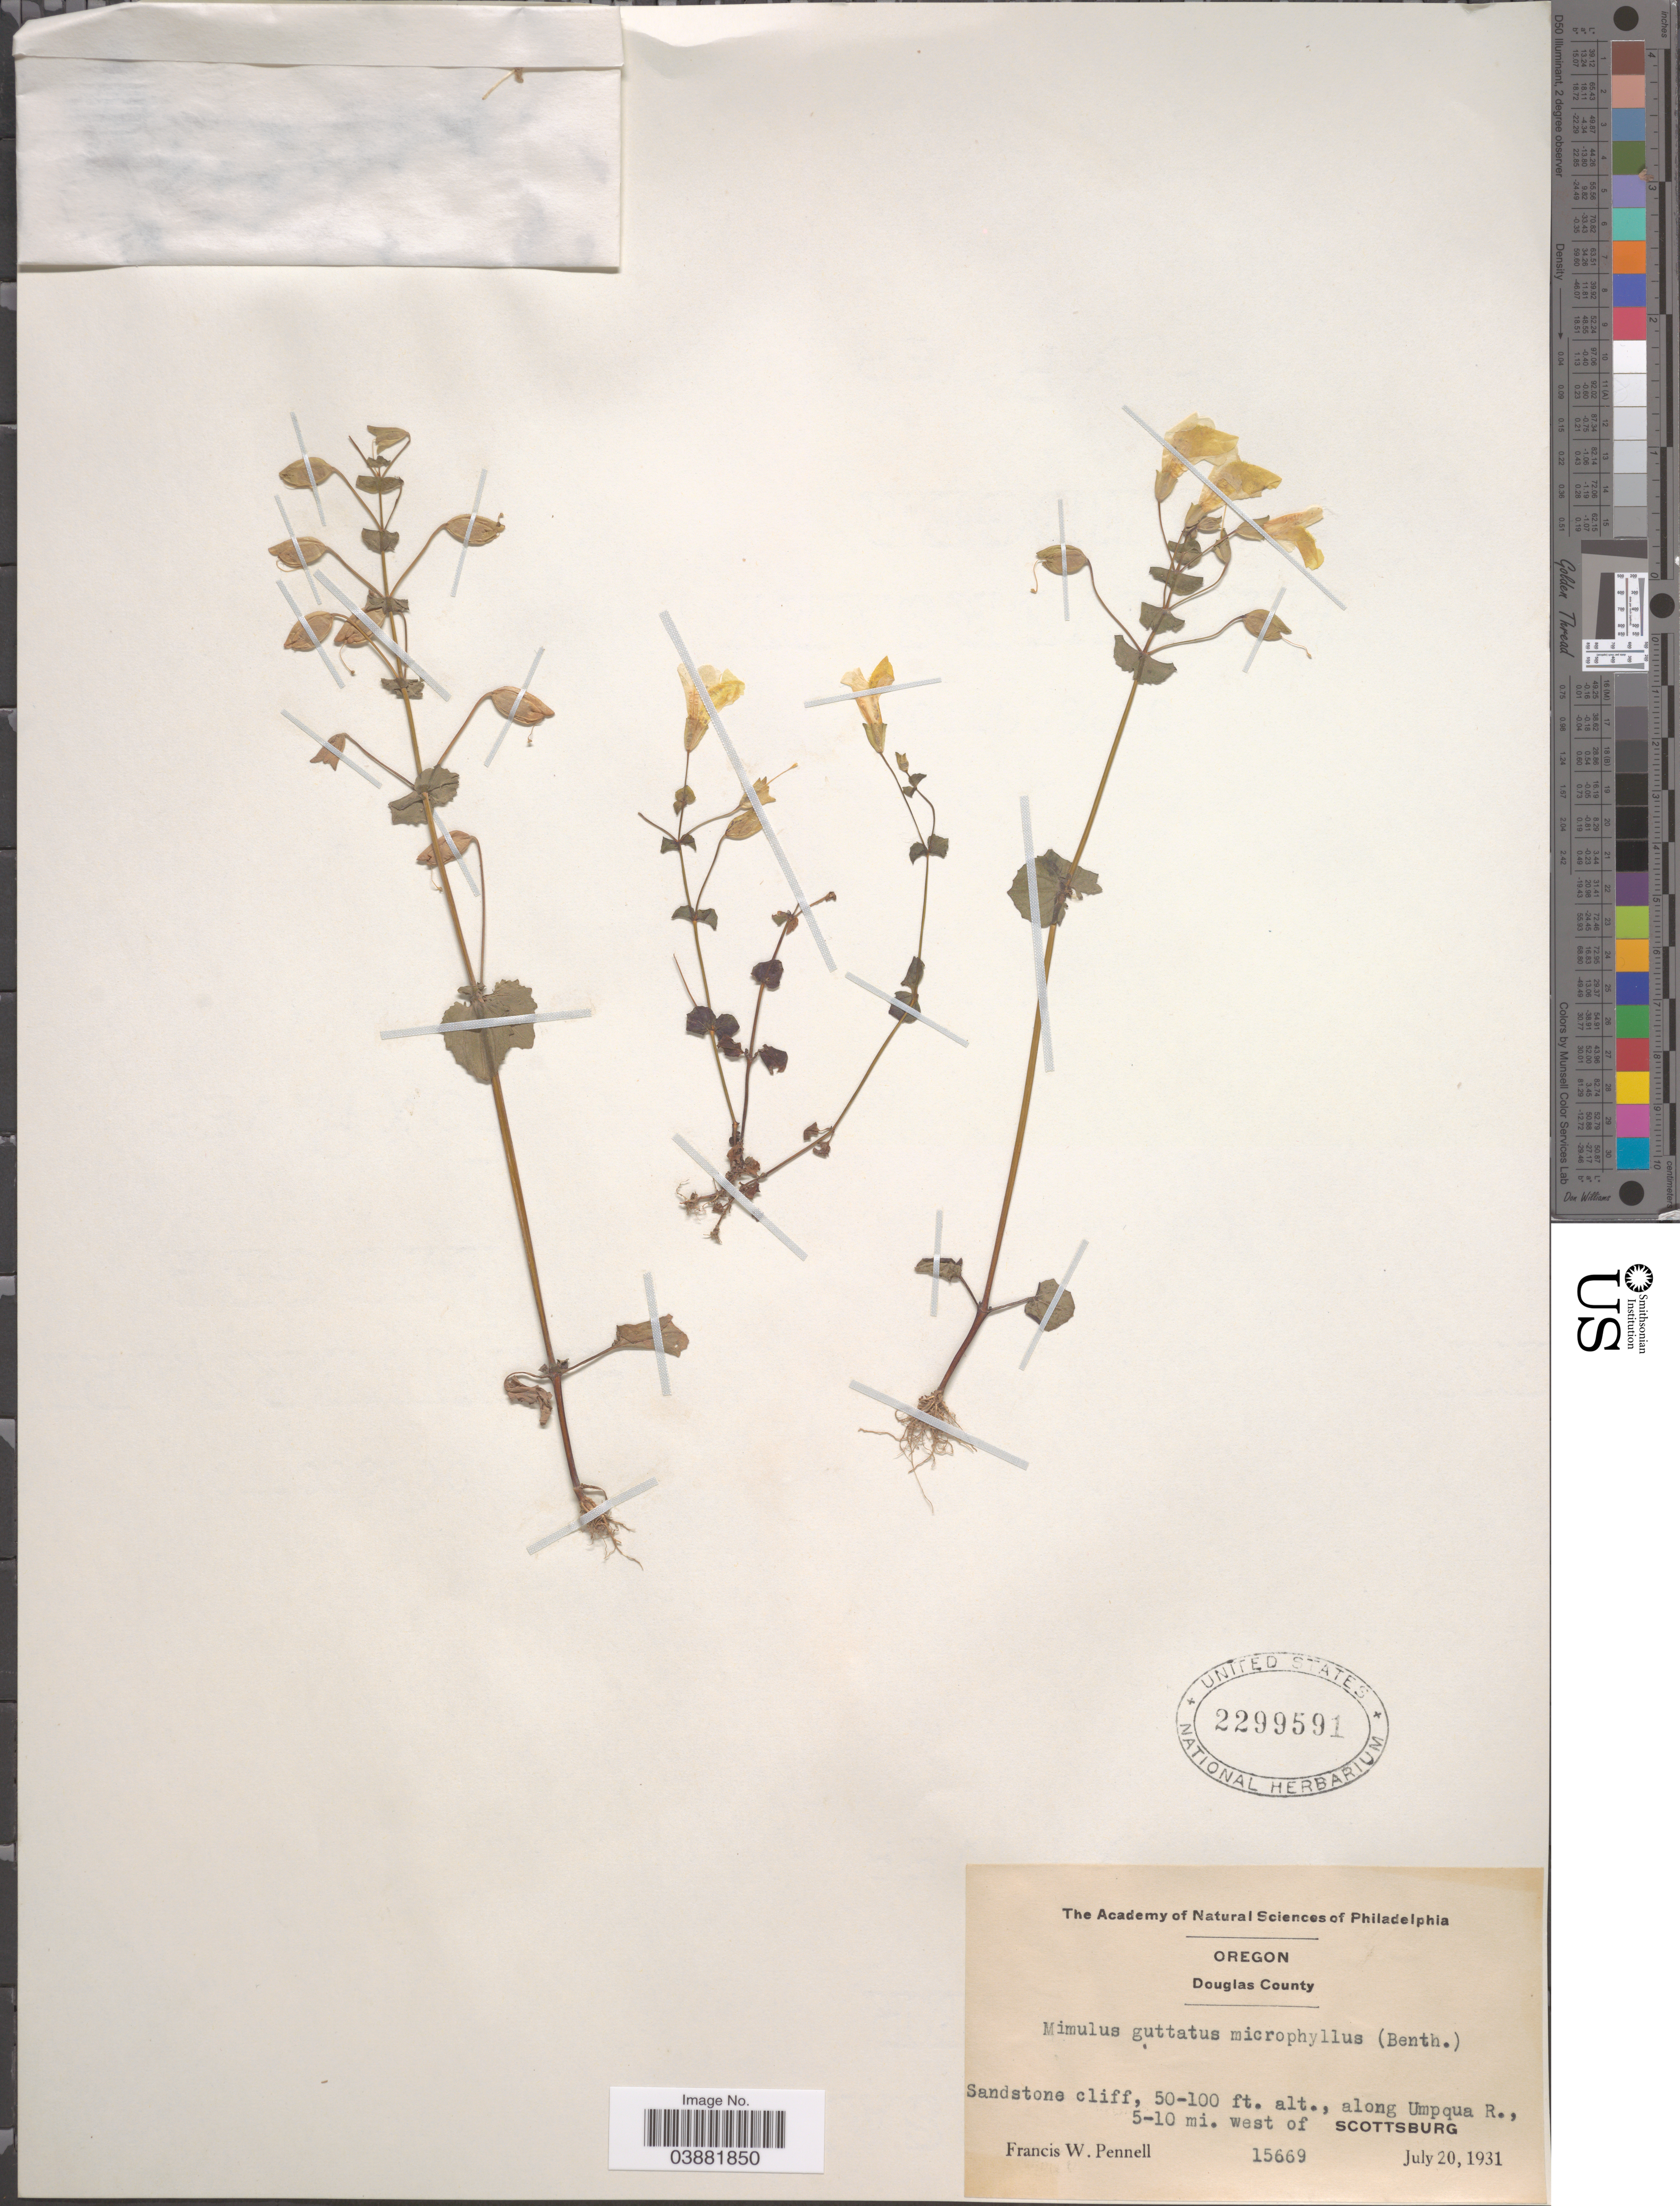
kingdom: Plantae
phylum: Tracheophyta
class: Magnoliopsida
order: Lamiales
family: Phrymaceae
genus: Mimulus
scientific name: Mimulus microphyllus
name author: Benth.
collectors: F. W. Pennell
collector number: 15669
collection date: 1931-07-20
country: United States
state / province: Oregon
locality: Douglas County. Along Umpqua R., 5-10 mi. west of Scottsburg.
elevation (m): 15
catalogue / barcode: US 2299591